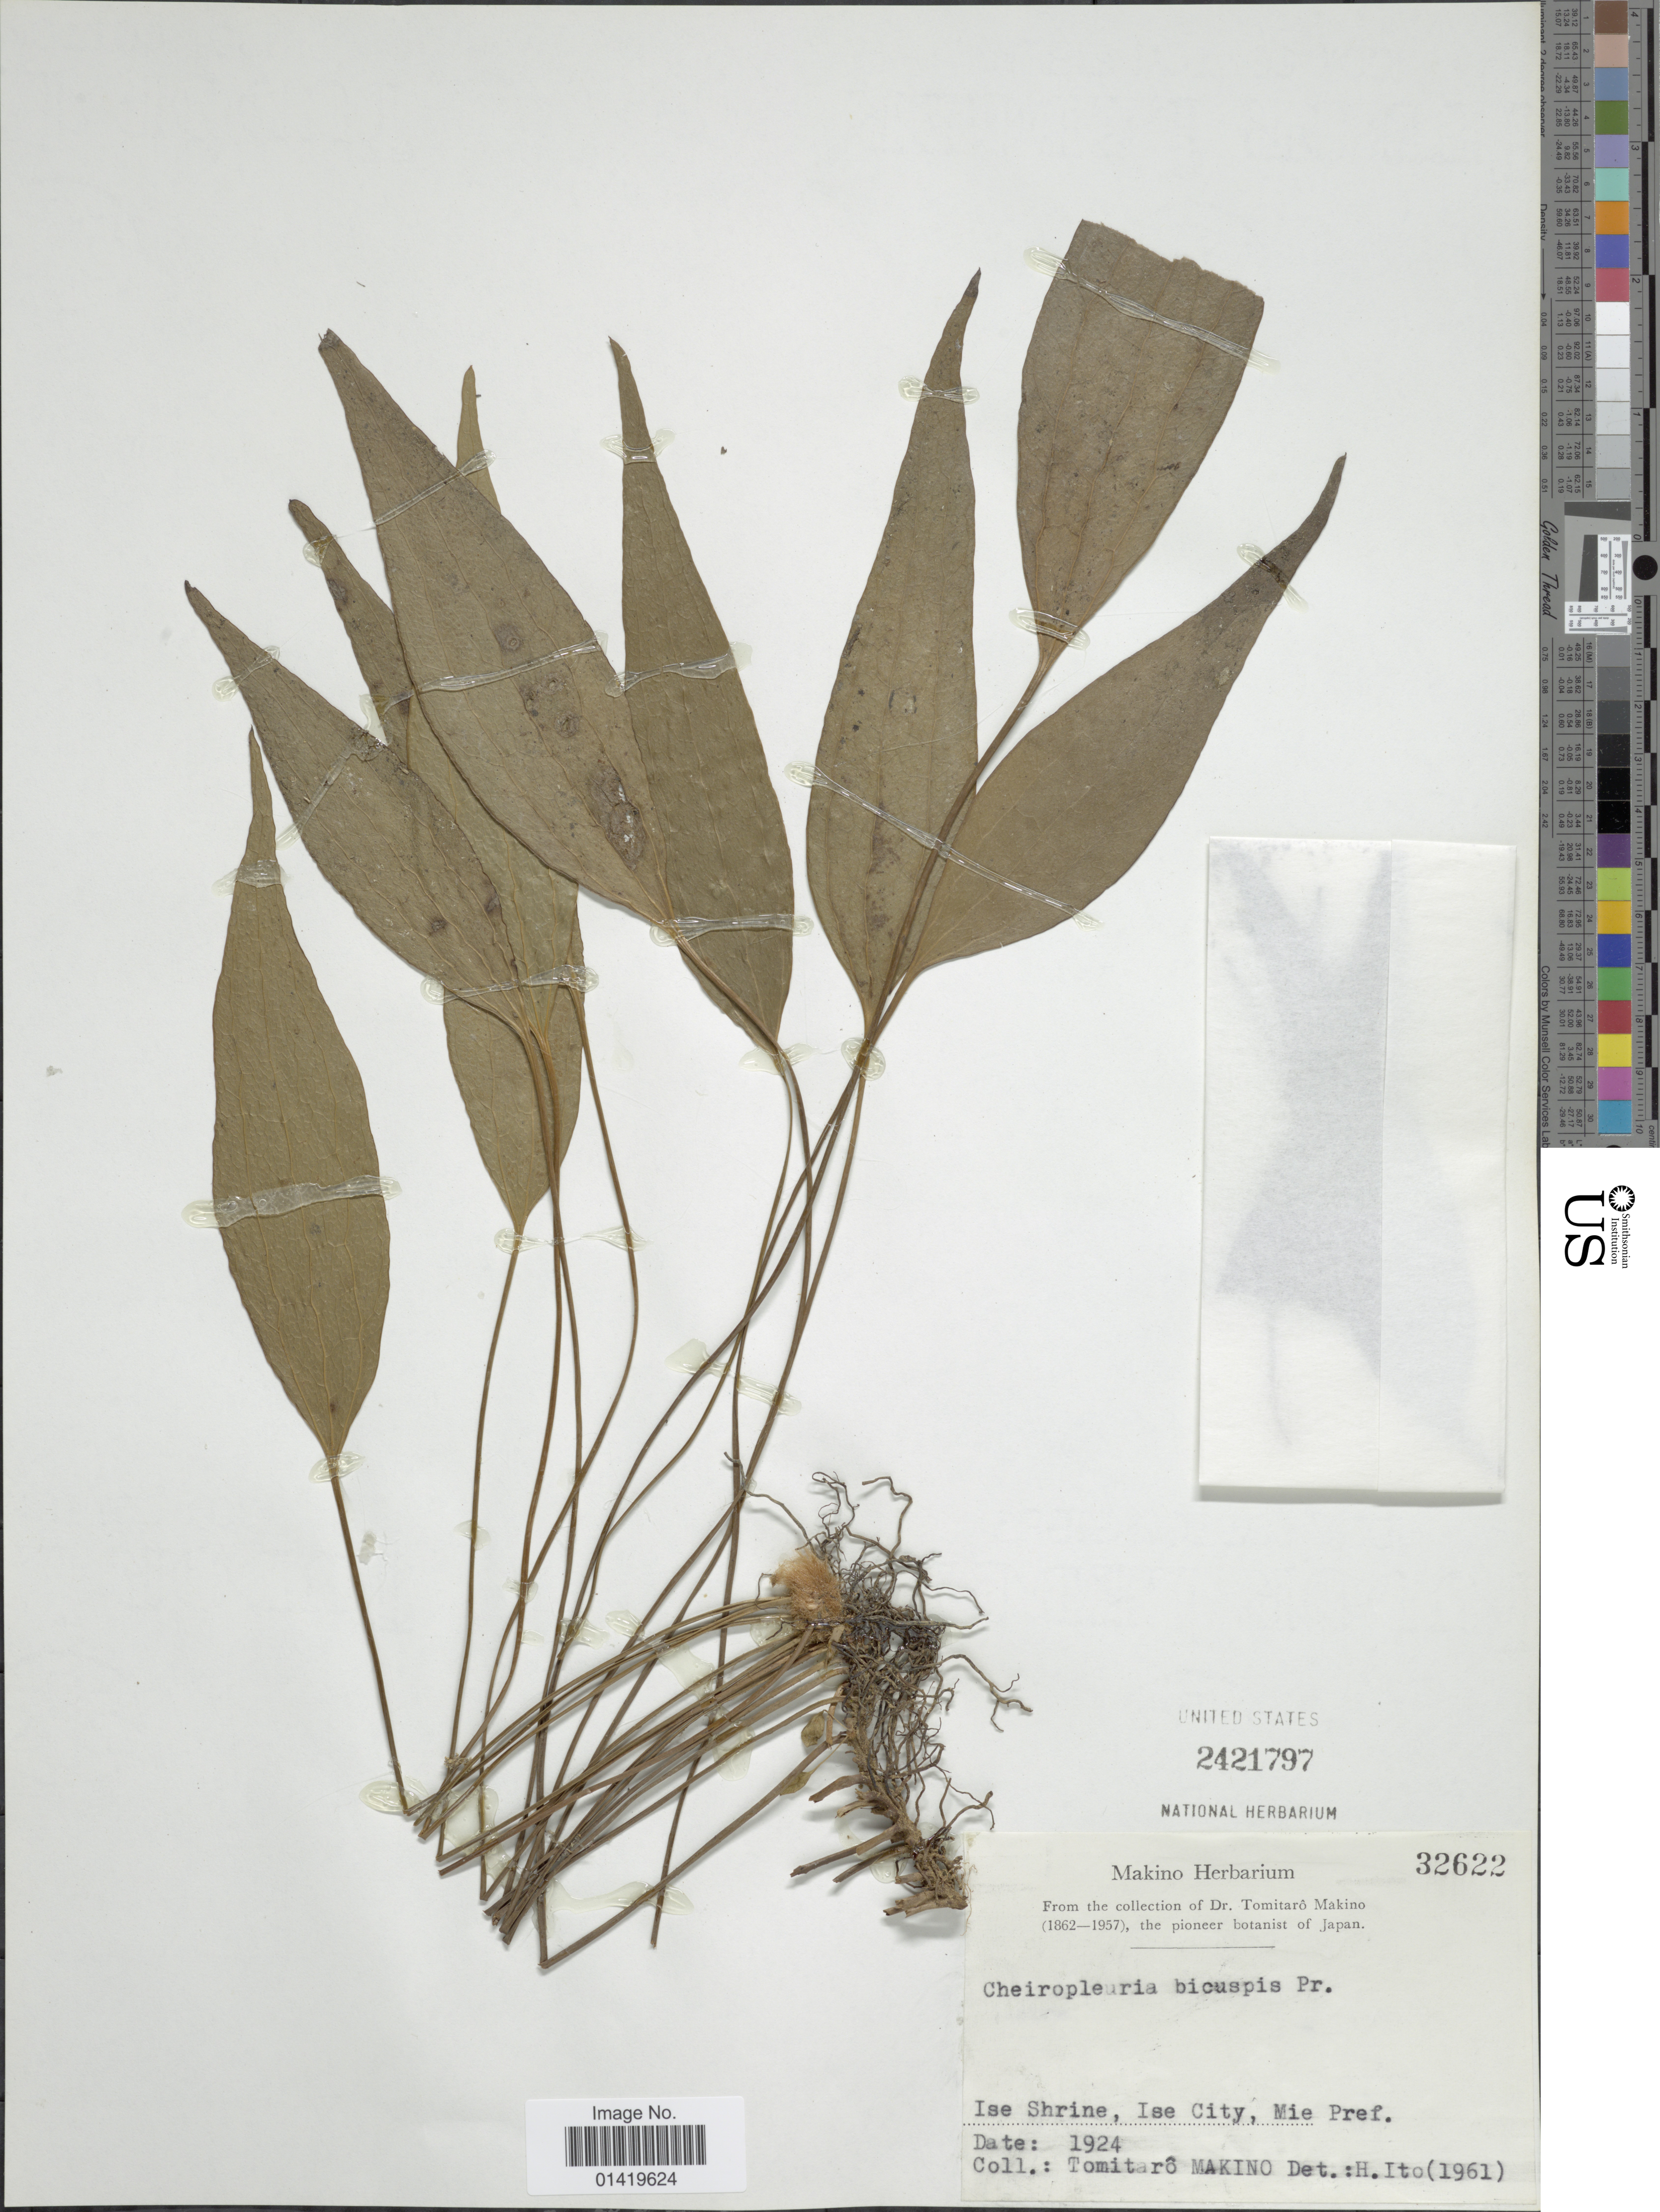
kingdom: Plantae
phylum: Tracheophyta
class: Polypodiopsida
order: Gleicheniales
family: Dipteridaceae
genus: Cheiropleuria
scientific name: Cheiropleuria bicuspis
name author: (Blume) C. Presl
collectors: T. Makino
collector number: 32622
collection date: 1924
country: Japan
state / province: Mie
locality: Ise Shrine, Ise city, Mie pref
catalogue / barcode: US 2421797